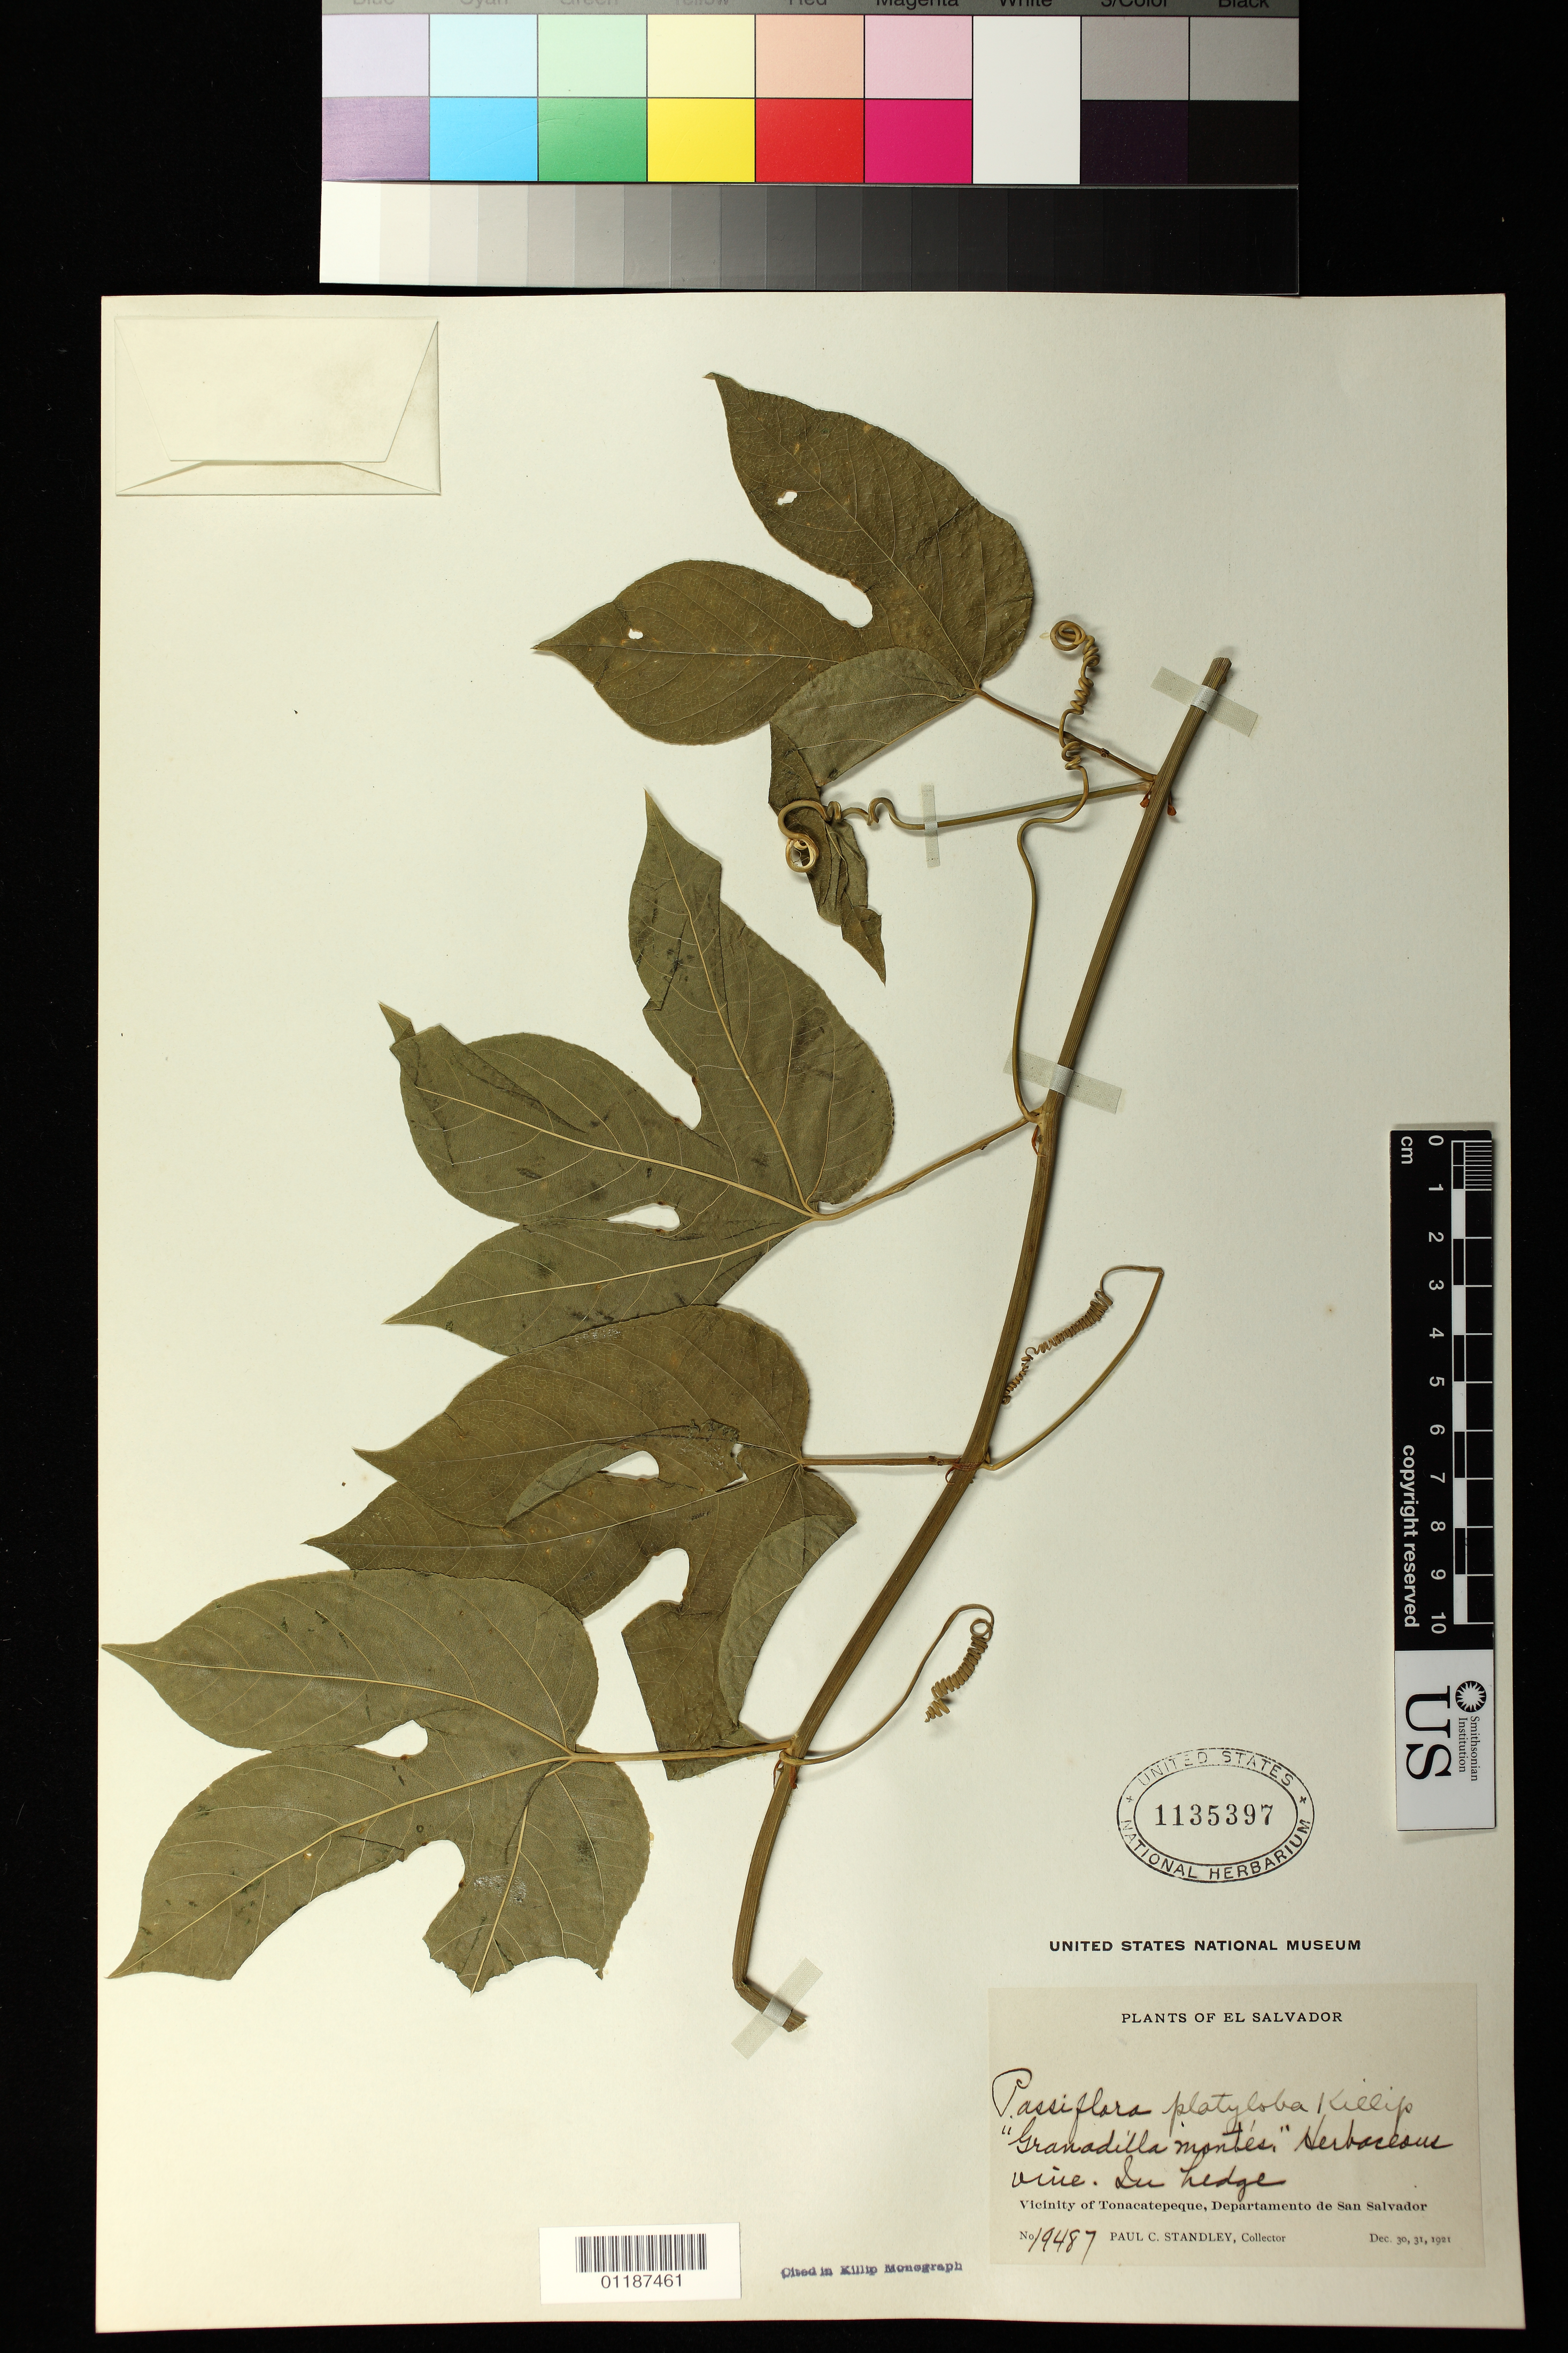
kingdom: Plantae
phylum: Tracheophyta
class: Magnoliopsida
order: Malpighiales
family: Passifloraceae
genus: Passiflora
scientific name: Passiflora platyloba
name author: Killip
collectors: P. C. Standley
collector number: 19487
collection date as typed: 1921 Dec 30 1921 Dec 31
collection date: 1921-12-30/1921-12-31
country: El Salvador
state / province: San Salvador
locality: Vicinity of Tonacatepeque, Departamento de San Salvador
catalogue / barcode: US 1135397